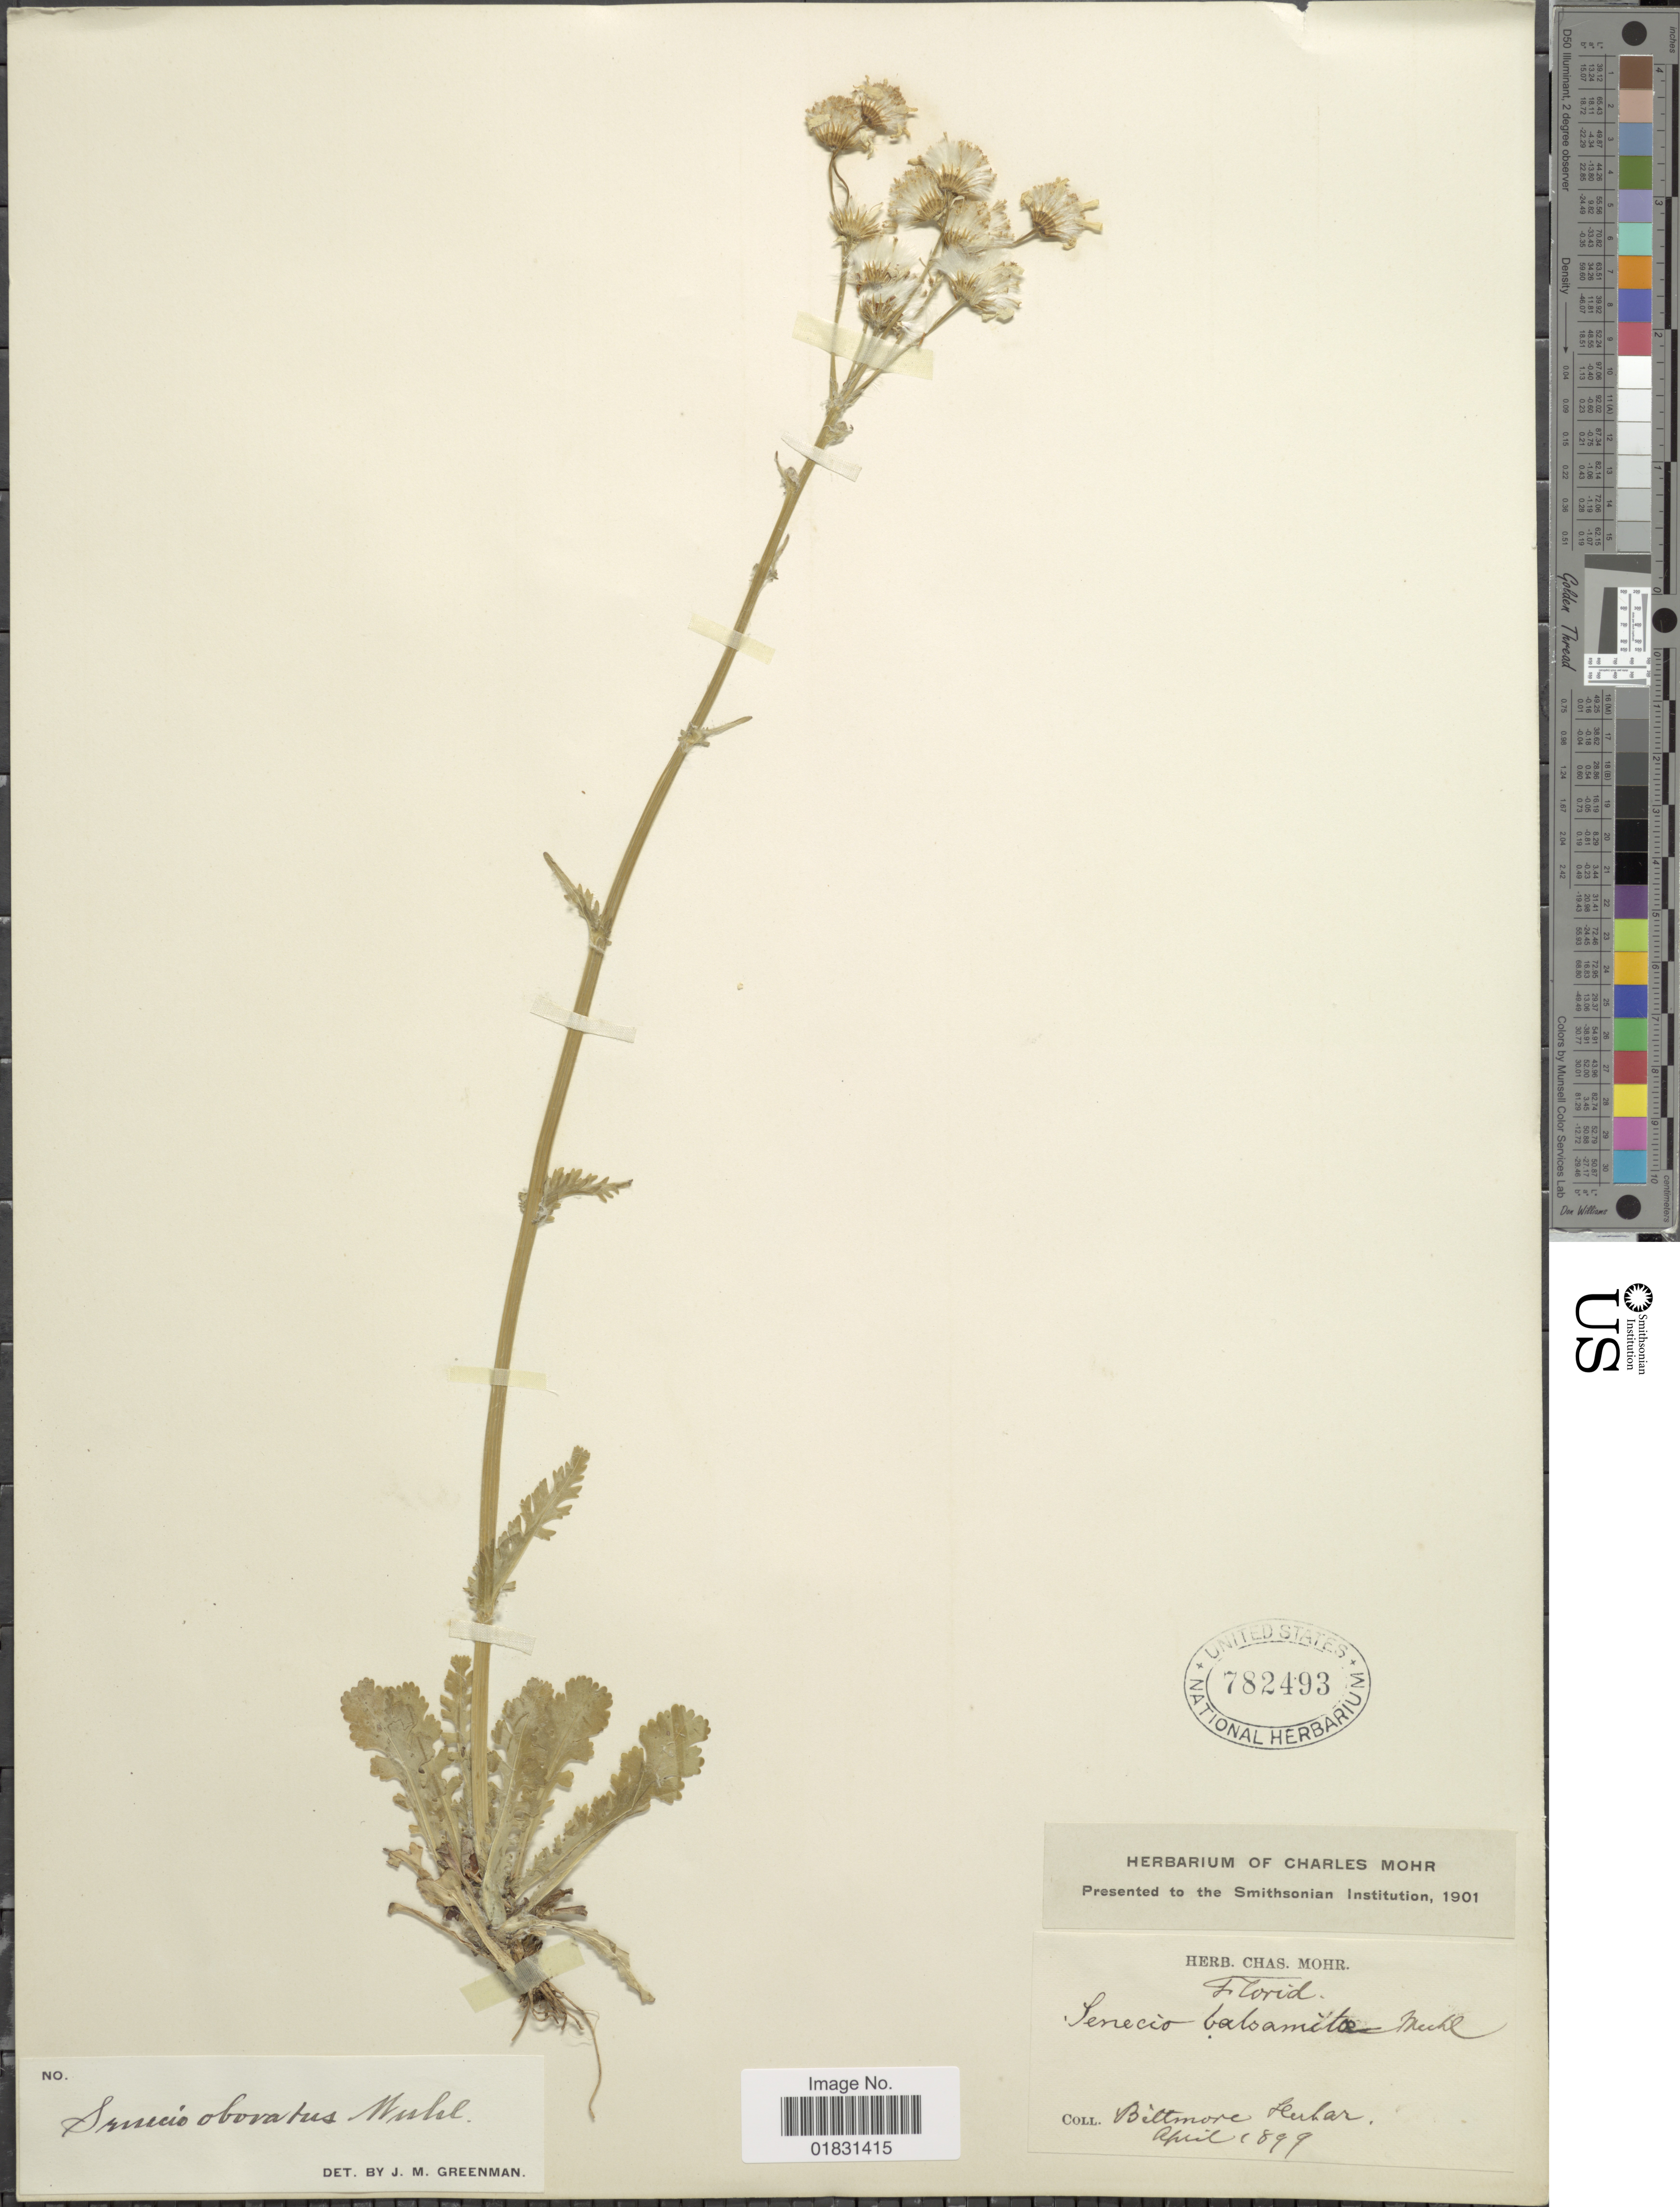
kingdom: Plantae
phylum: Tracheophyta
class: Magnoliopsida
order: Asterales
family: Asteraceae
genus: Packera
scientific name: Packera obovata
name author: (Muhl. ex Willd.) W.A. Weber & Á. Löve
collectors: ex herb. Biltmore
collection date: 1899-04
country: United States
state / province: Florida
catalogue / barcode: US 782493